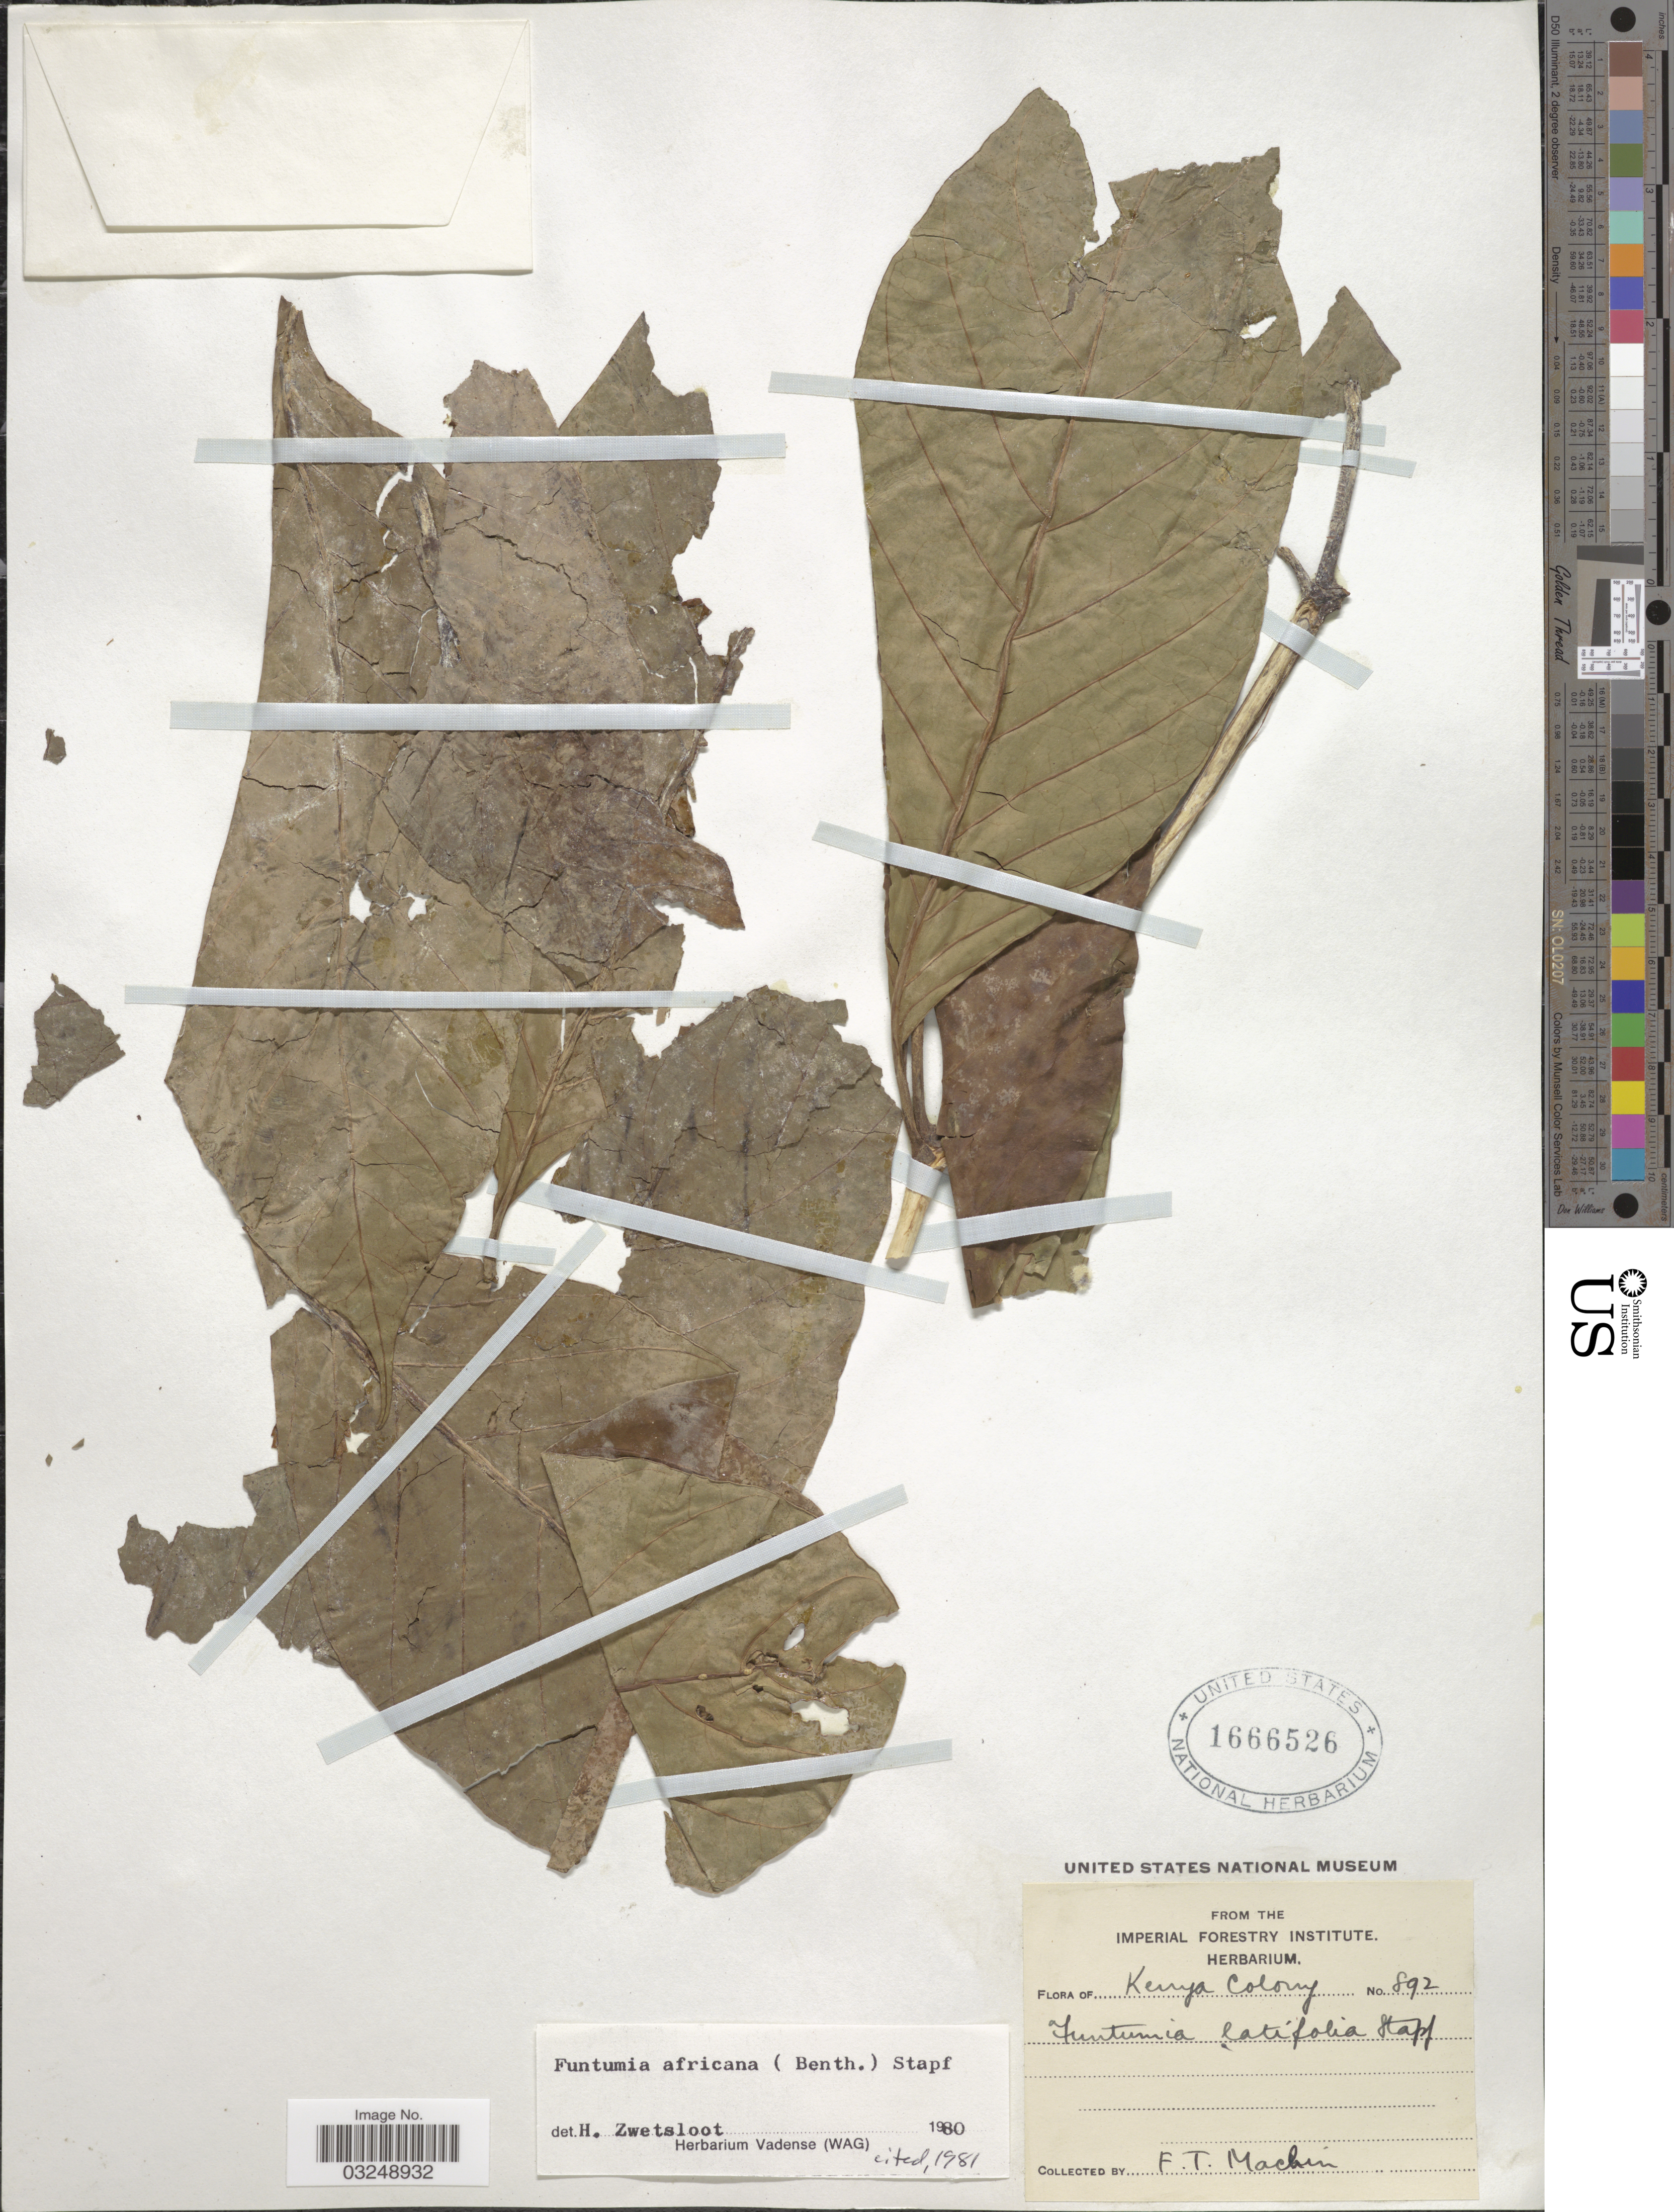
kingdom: Plantae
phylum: Tracheophyta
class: Magnoliopsida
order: Gentianales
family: Apocynaceae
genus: Funtumia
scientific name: Funtumia africana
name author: (Benth.) Stapf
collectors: F. Machin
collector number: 892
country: Kenya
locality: Kenya Colony.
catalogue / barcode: US 1666526